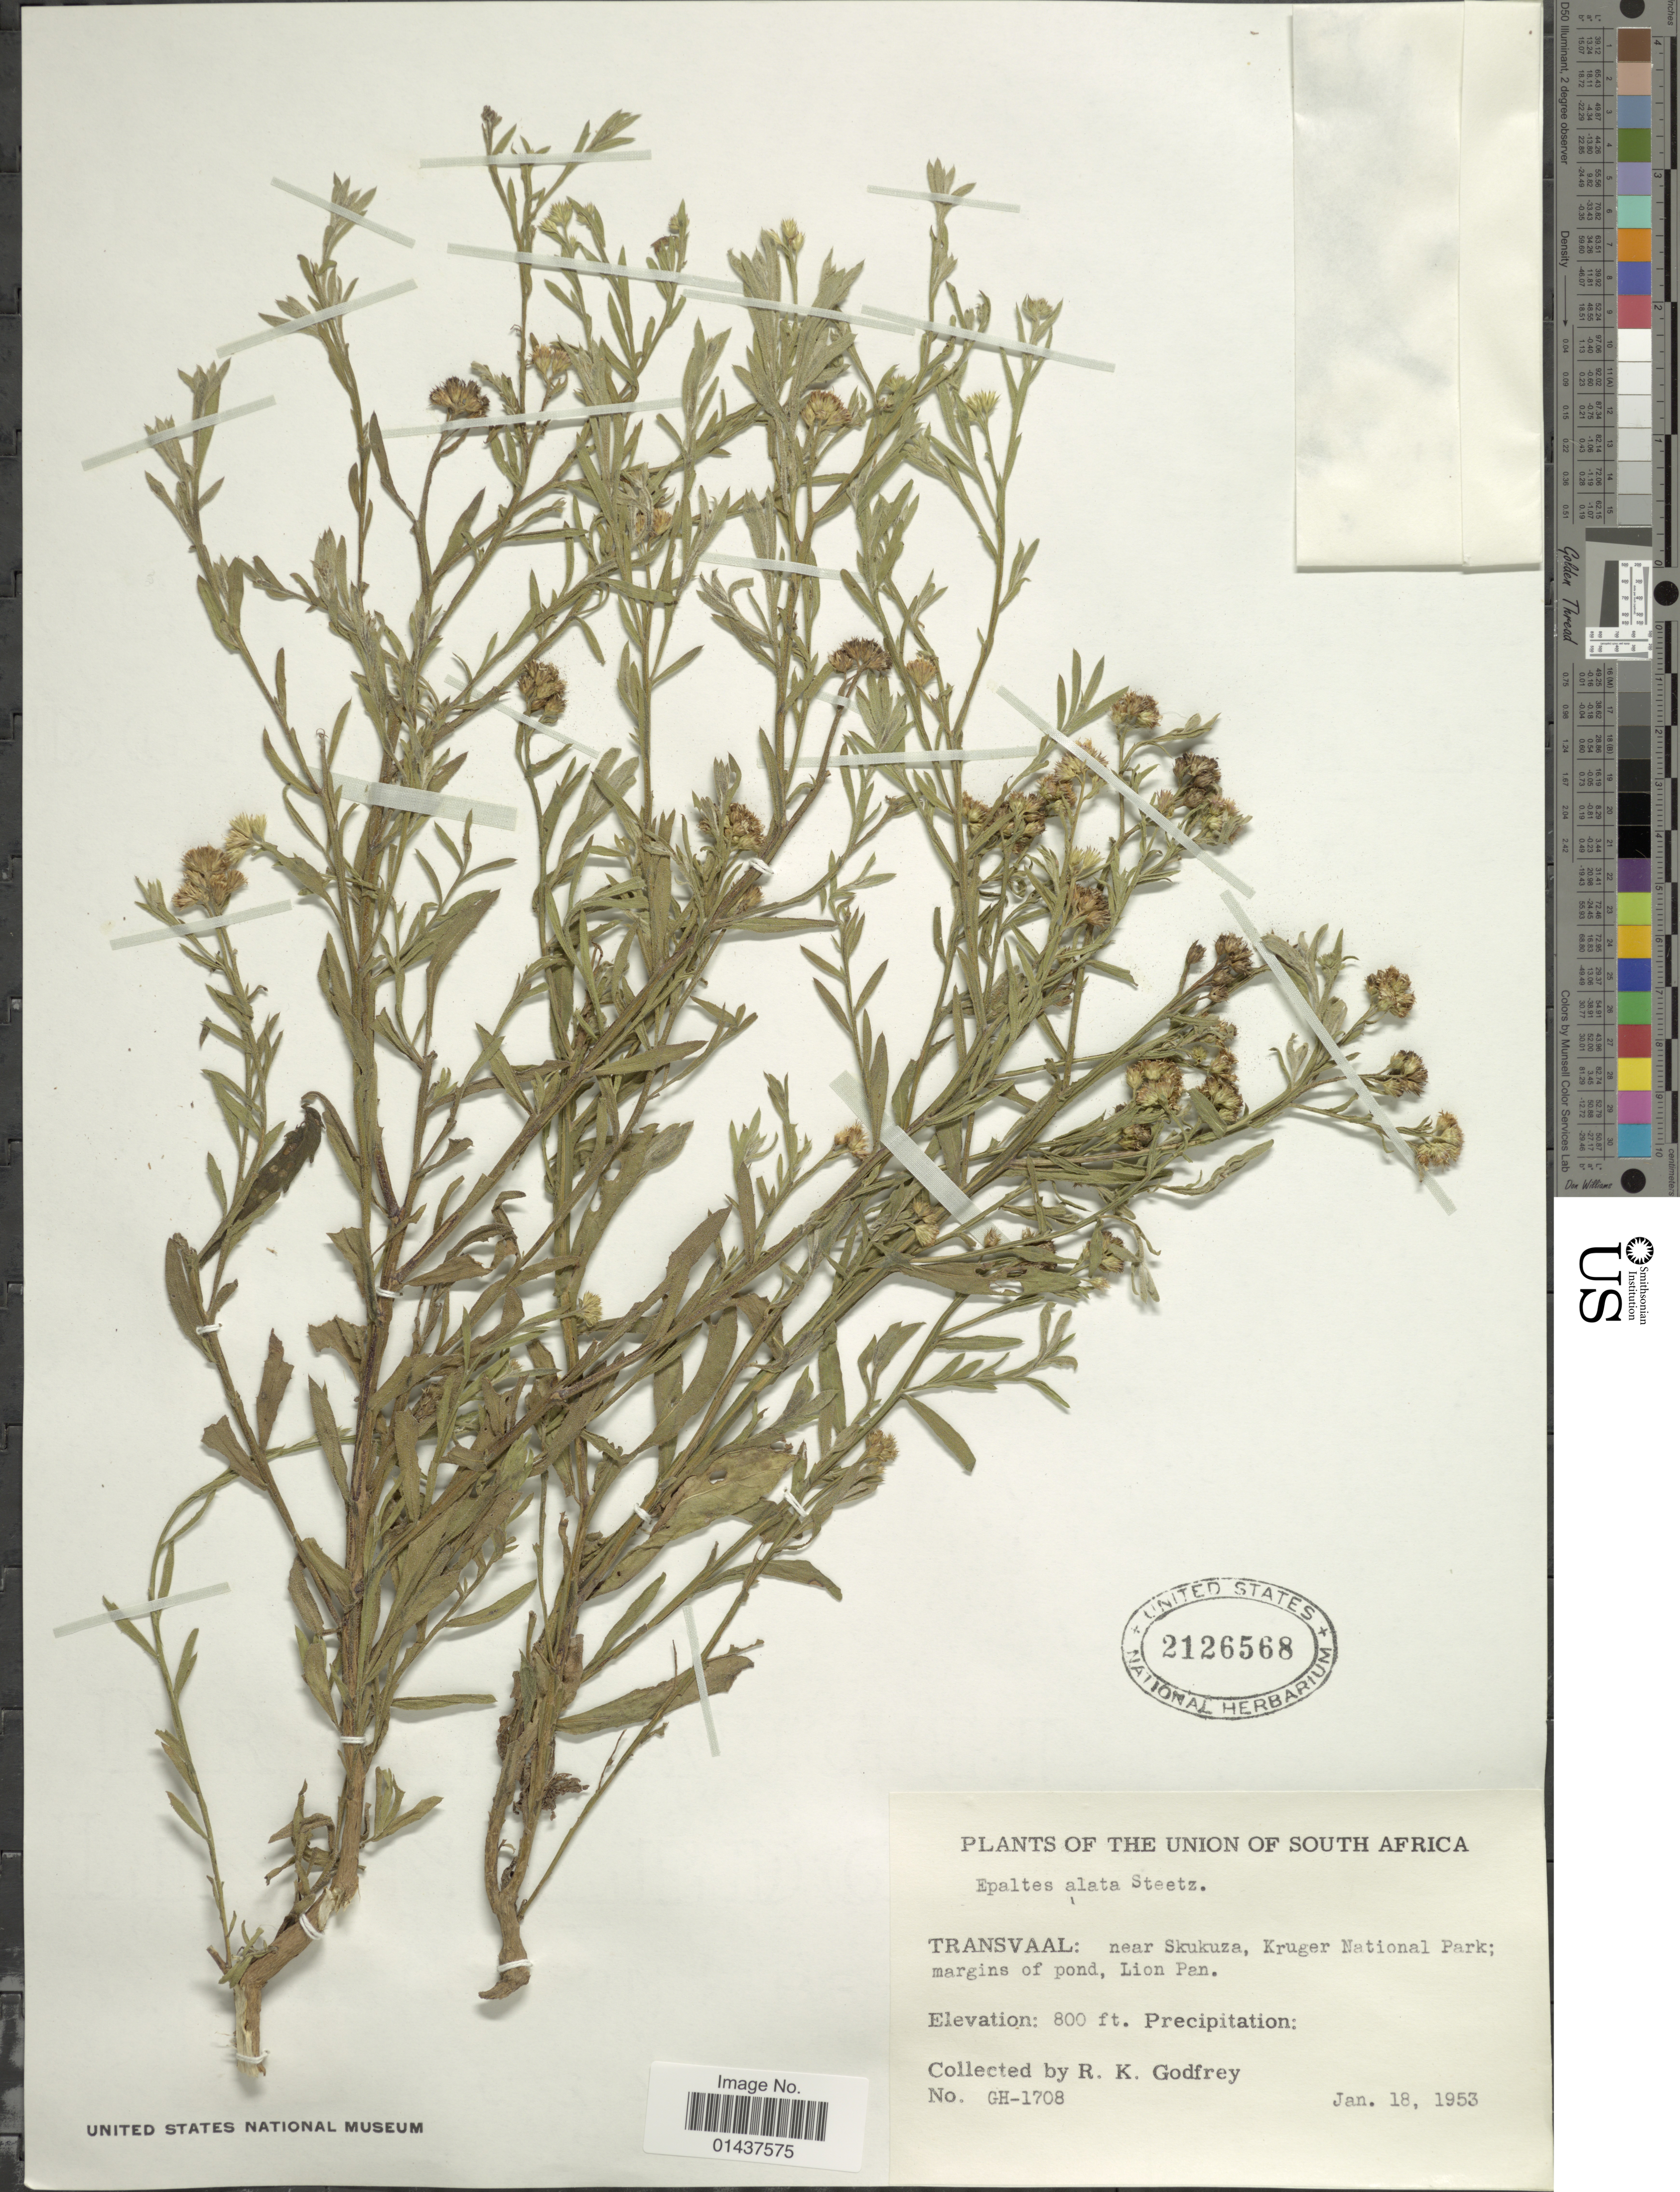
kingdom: Plantae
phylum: Tracheophyta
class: Magnoliopsida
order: Asterales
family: Asteraceae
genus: Epaltes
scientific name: Epaltes alata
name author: (Sond.) Steetz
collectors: R. K. Godfrey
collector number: GH-1708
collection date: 1953-01-18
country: South Africa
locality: The Union of South Africa, Transvaal: near Skukuza, Kruger National Park; margins of pond, Lion Pan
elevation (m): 244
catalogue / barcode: US 2126568